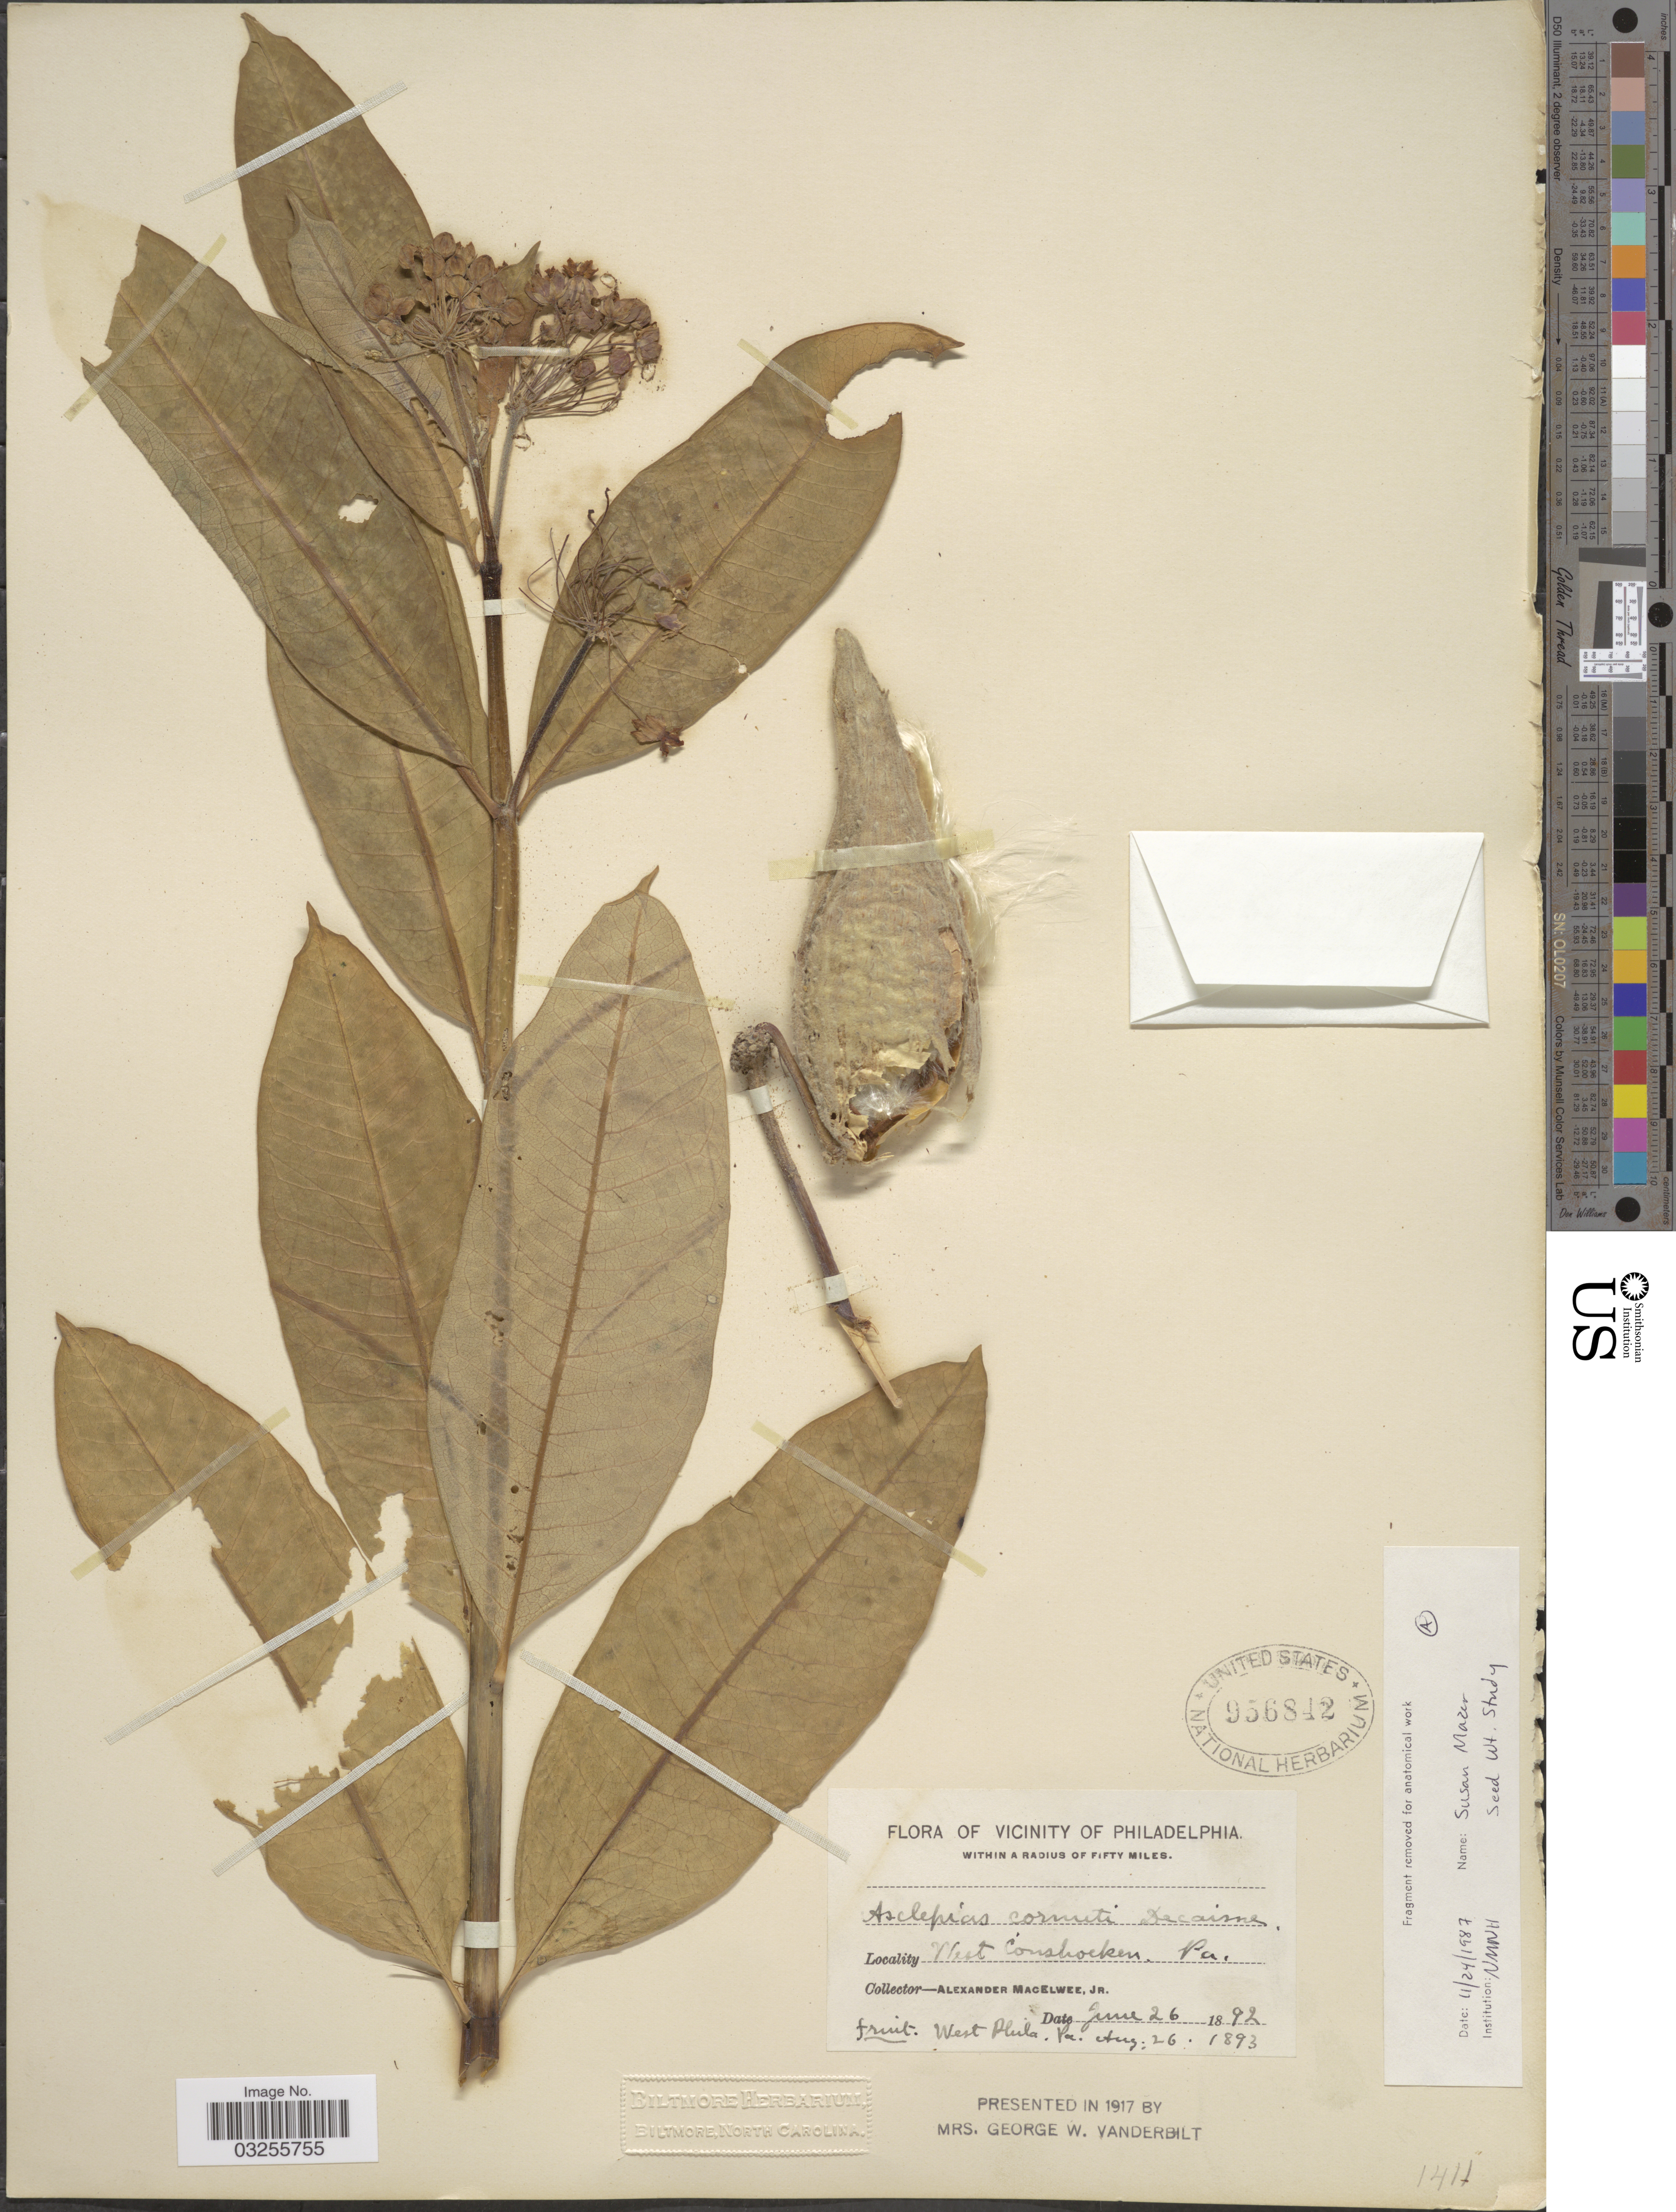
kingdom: Plantae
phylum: Tracheophyta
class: Magnoliopsida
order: Gentianales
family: Apocynaceae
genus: Asclepias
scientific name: Asclepias syriaca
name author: L.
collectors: A. MacElwee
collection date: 1892-06-26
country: United States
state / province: Pennsylvania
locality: Vicinity of Philadelphia. Within a radius of five miles. West Conshocken.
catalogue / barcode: US 956842